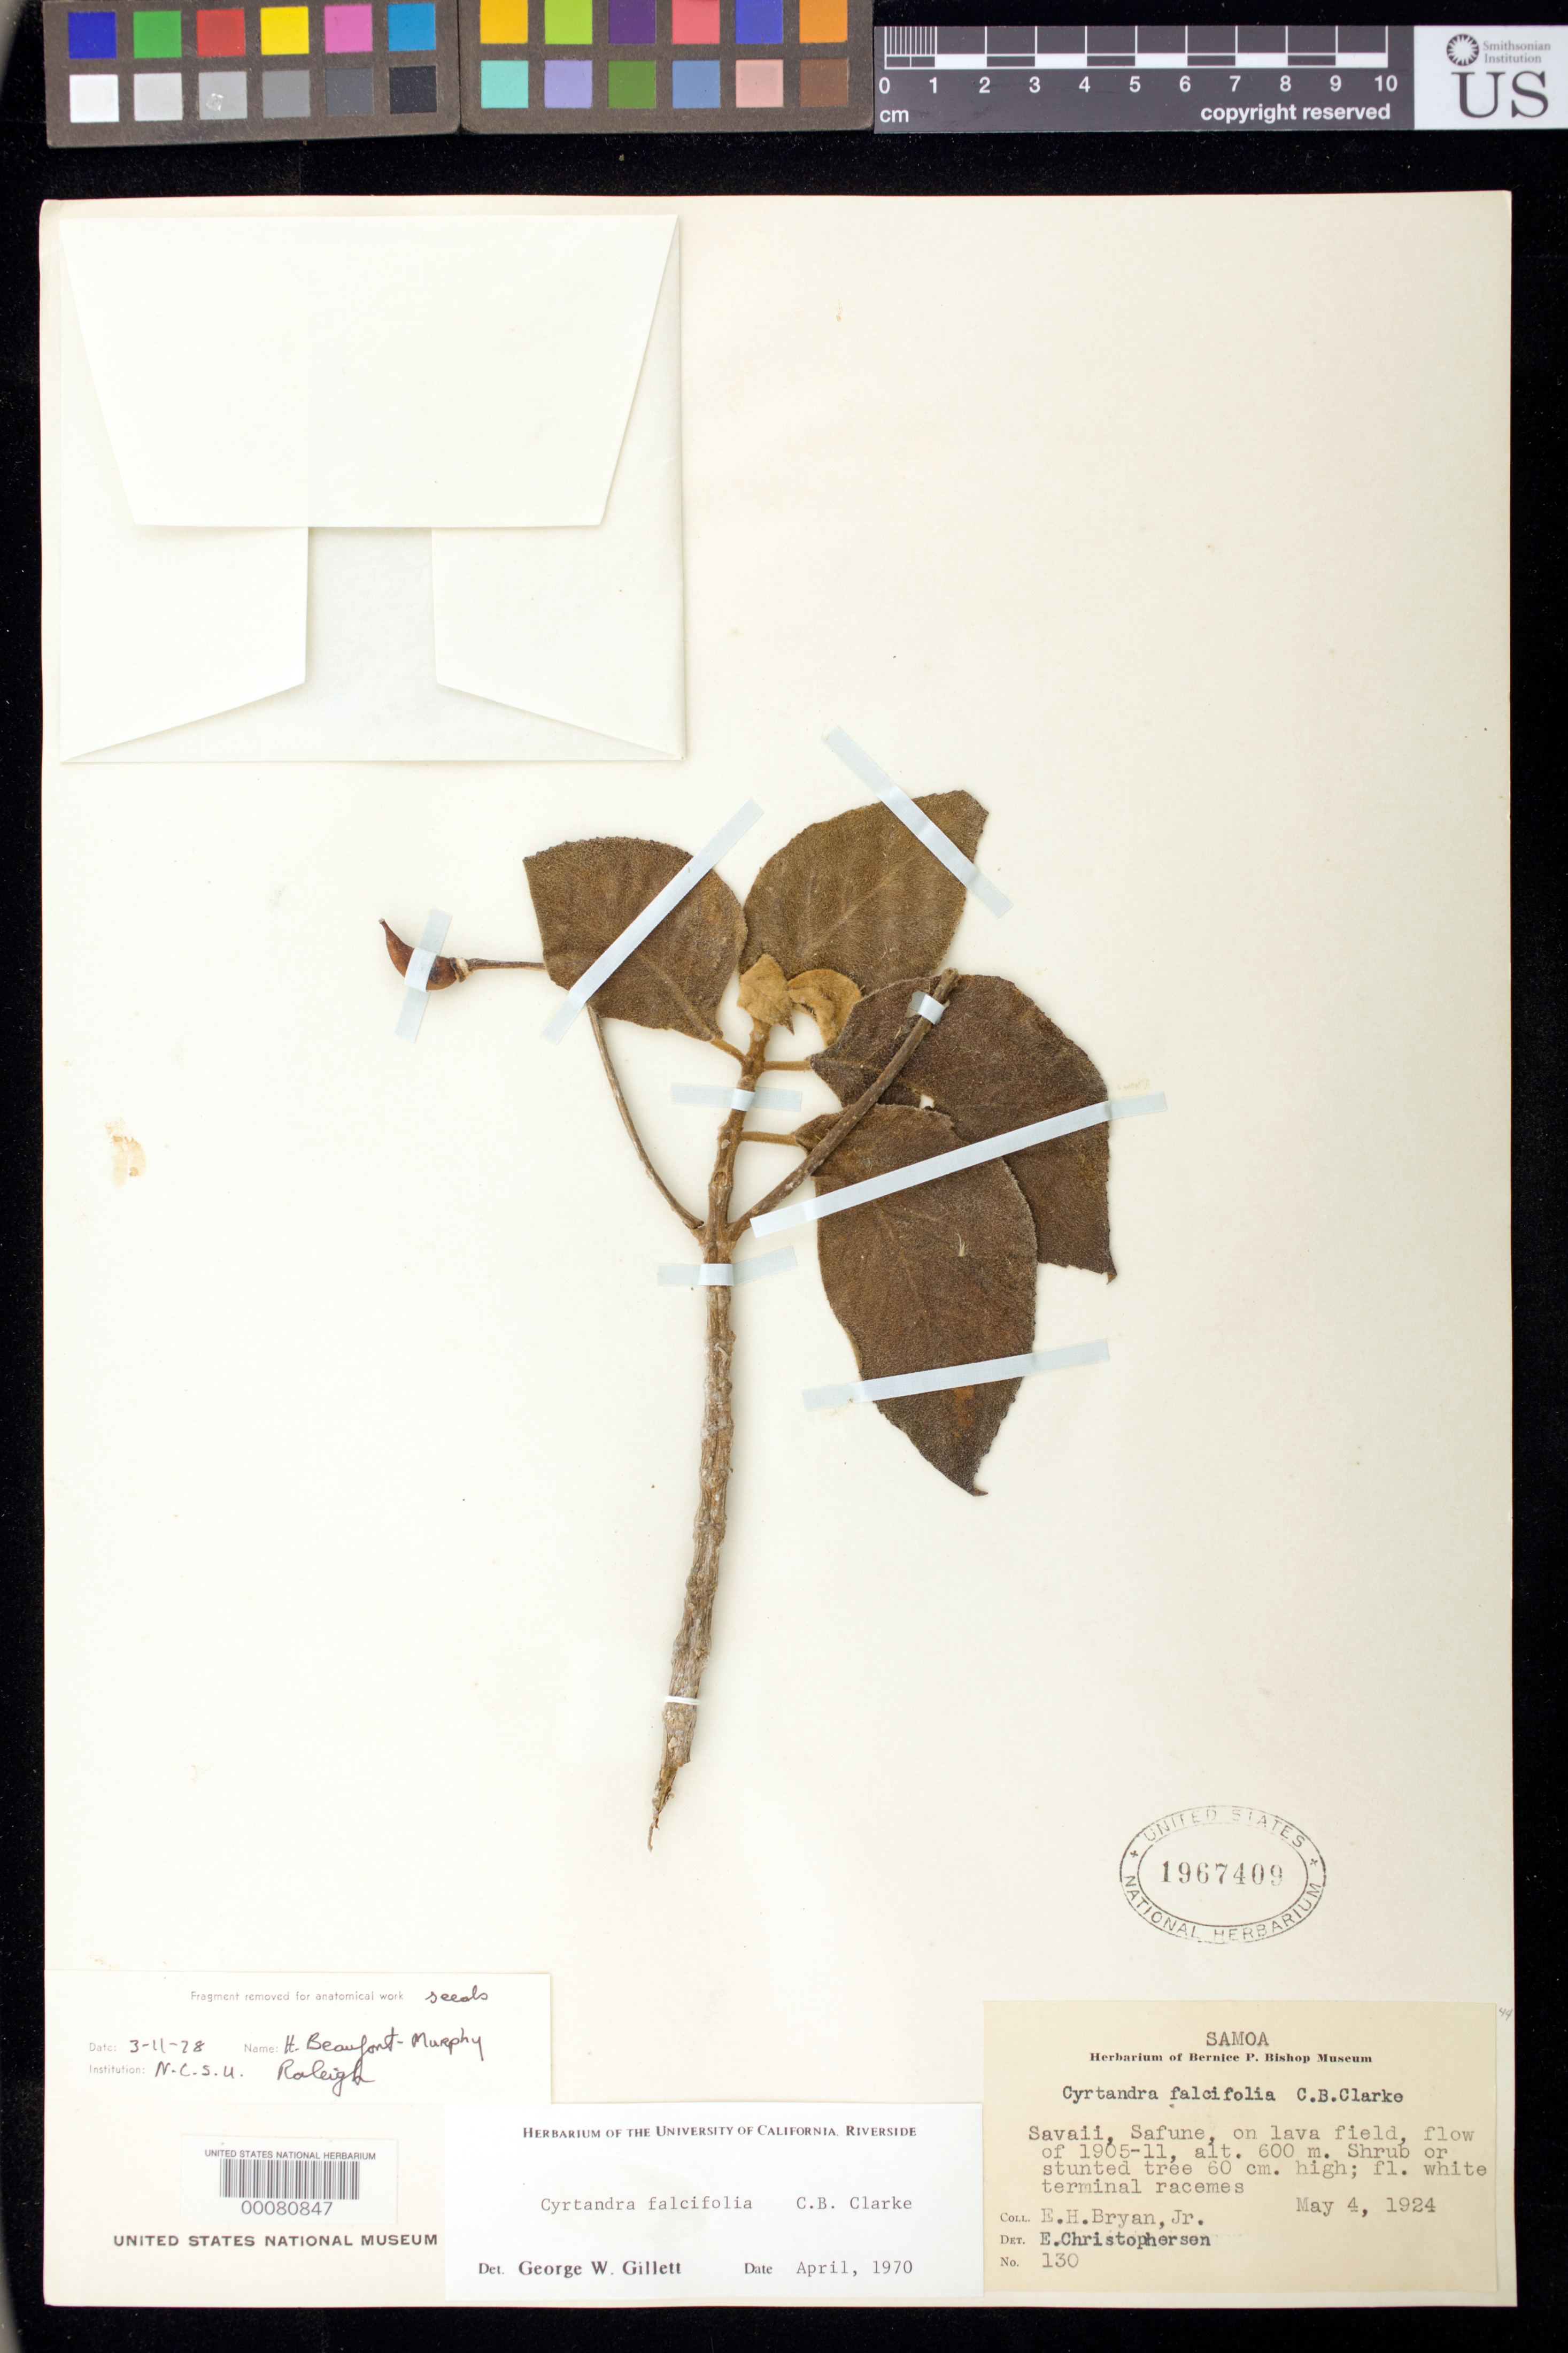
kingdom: Plantae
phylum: Tracheophyta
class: Magnoliopsida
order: Lamiales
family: Gesneriaceae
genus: Cyrtandra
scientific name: Cyrtandra falcifolia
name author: C.B. Clarke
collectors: E. Bryan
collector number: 130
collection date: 1924-05-04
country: Samoa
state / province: Gagaifomauga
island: Savai'i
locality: Savaii, Safune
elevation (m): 600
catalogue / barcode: US 1967409